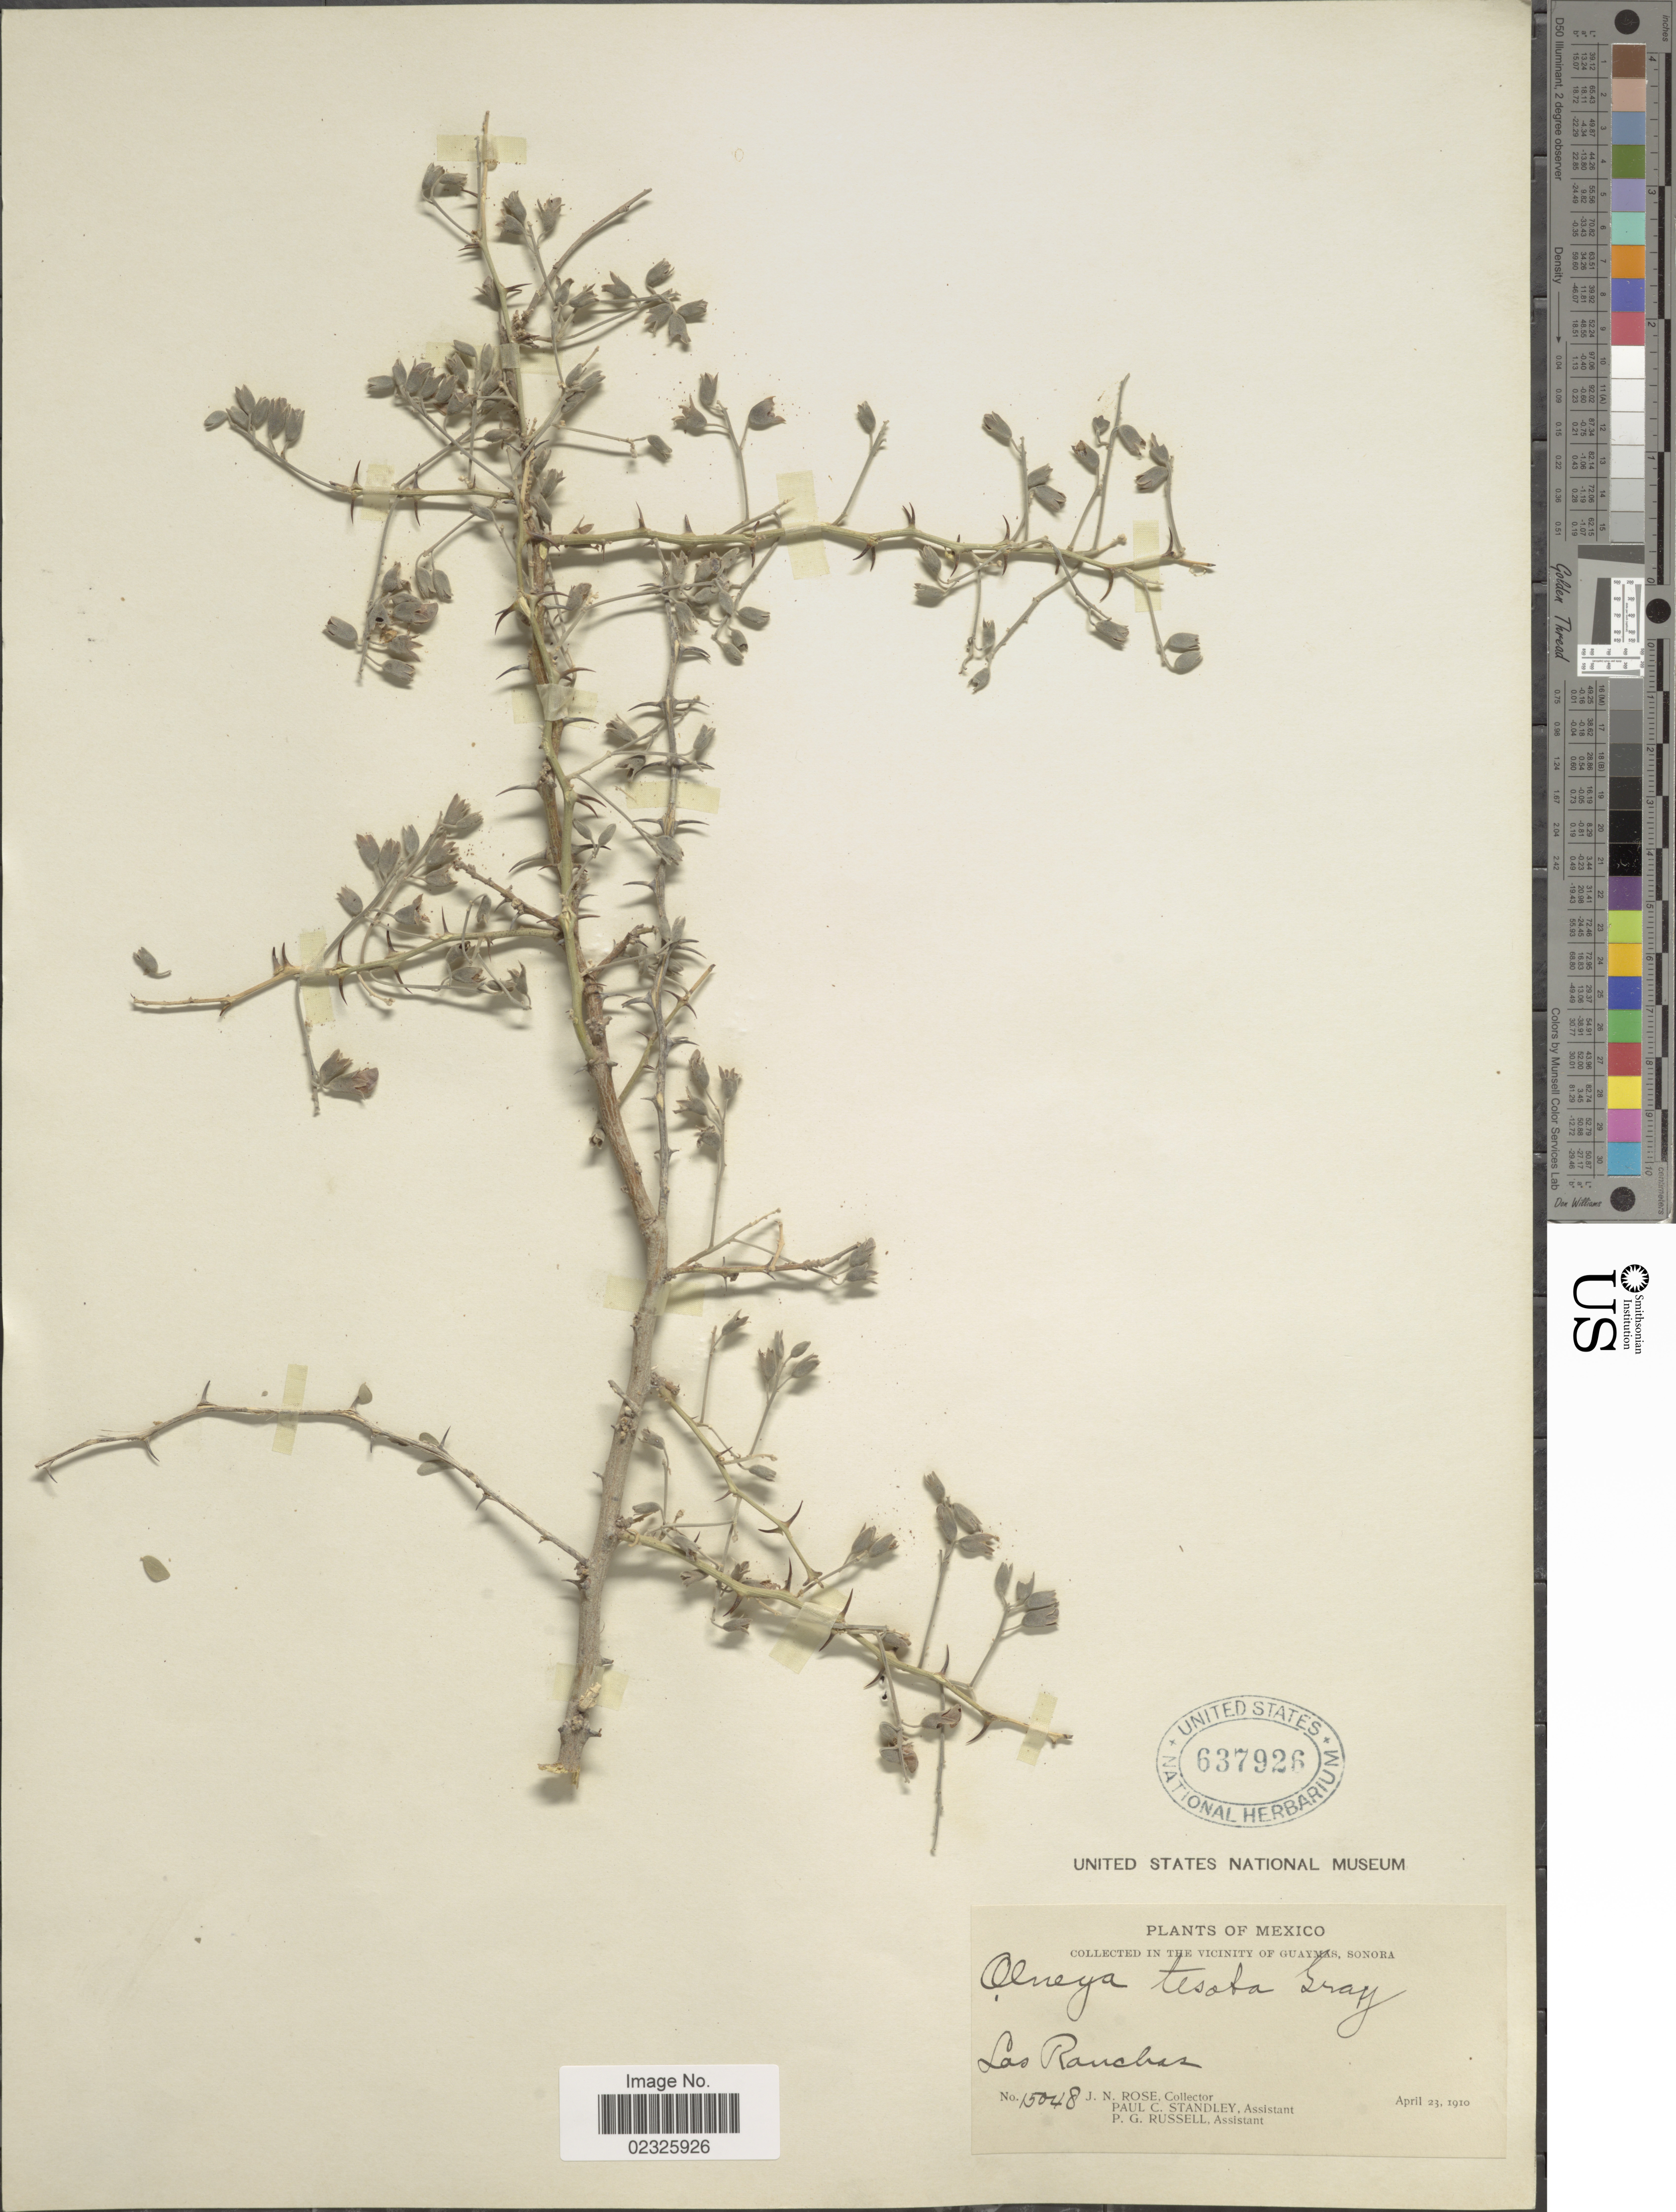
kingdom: Plantae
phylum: Tracheophyta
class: Magnoliopsida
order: Fabales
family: Fabaceae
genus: Olneya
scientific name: Olneya tesota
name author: A. Gray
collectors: J. N. Rose, P. C. Standley & P. G. Russell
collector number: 15048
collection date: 1910-04-23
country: Mexico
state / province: Sonora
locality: In the vicinity of Guaymas, Las Ranchas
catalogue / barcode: US 637926